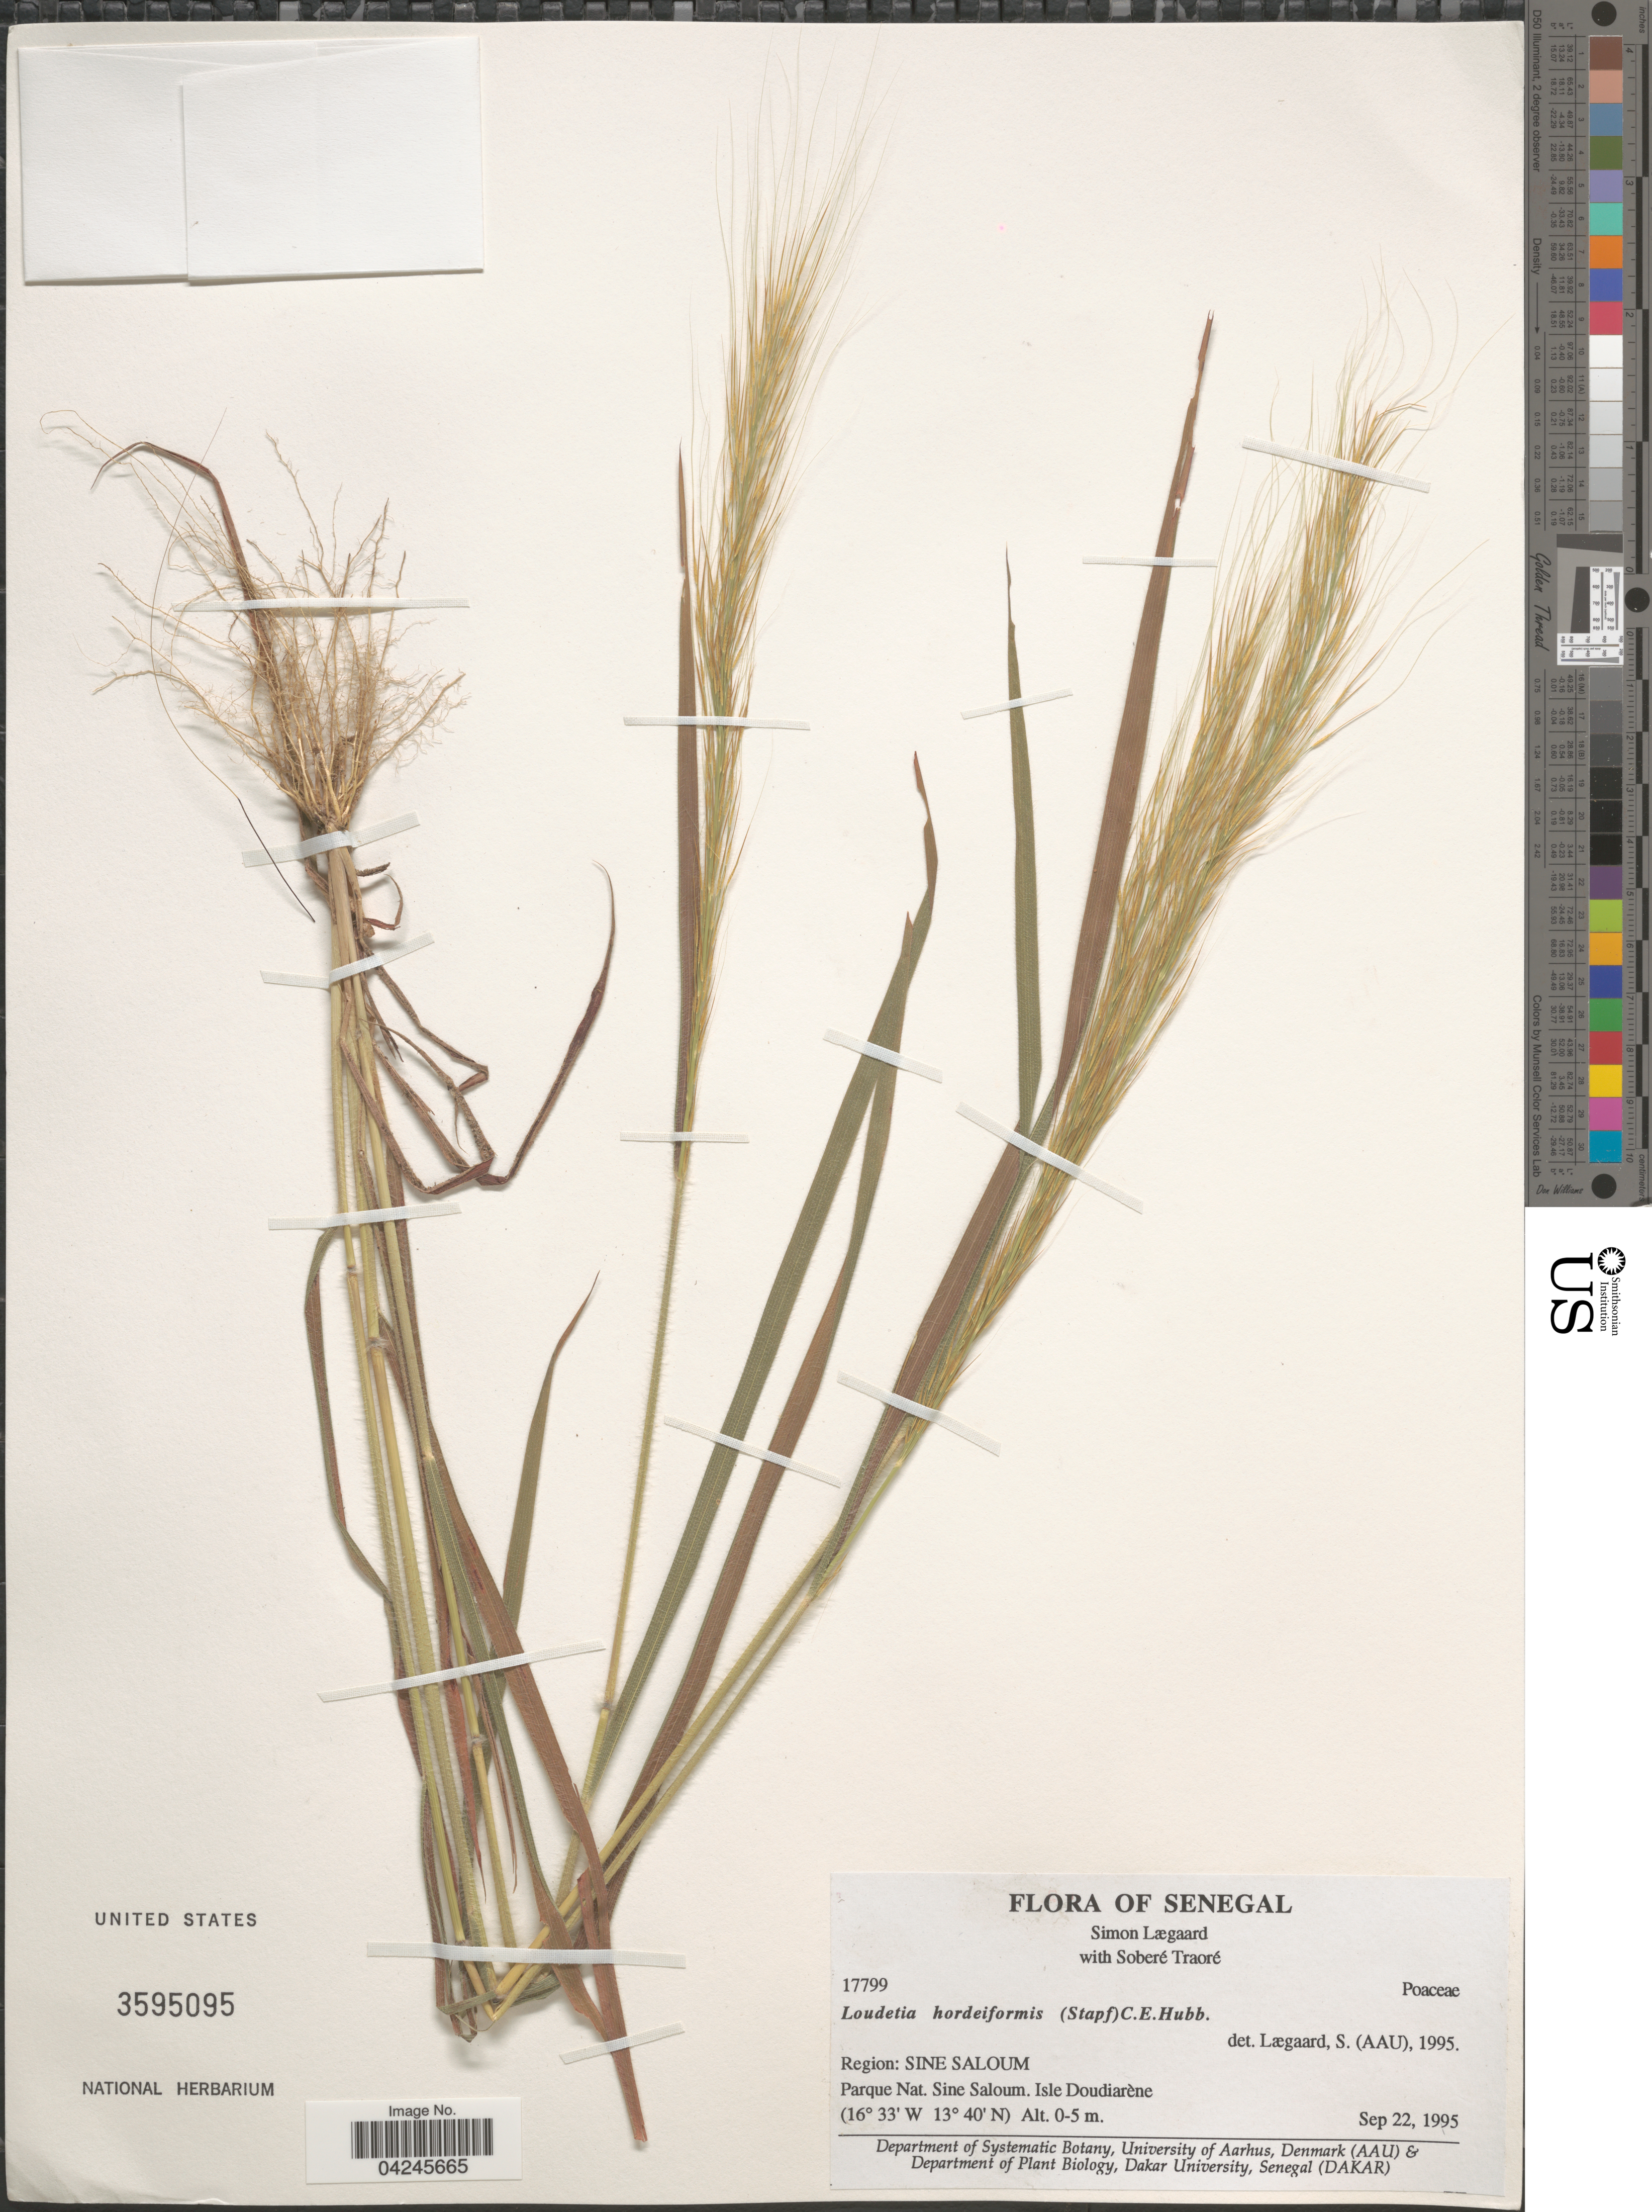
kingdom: Plantae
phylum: Tracheophyta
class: Liliopsida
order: Poales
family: Poaceae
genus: Loudetia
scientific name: Loudetia hordeiformis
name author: (Stapf) C. E. Hubb.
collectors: S. Lægaard & S. Traore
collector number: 17799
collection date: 1995-09-22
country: Senegal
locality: Region: Sine Saloum. Parque Nat. Sine Saloum. Isle Doudiarène.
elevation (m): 0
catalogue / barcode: US 3595095